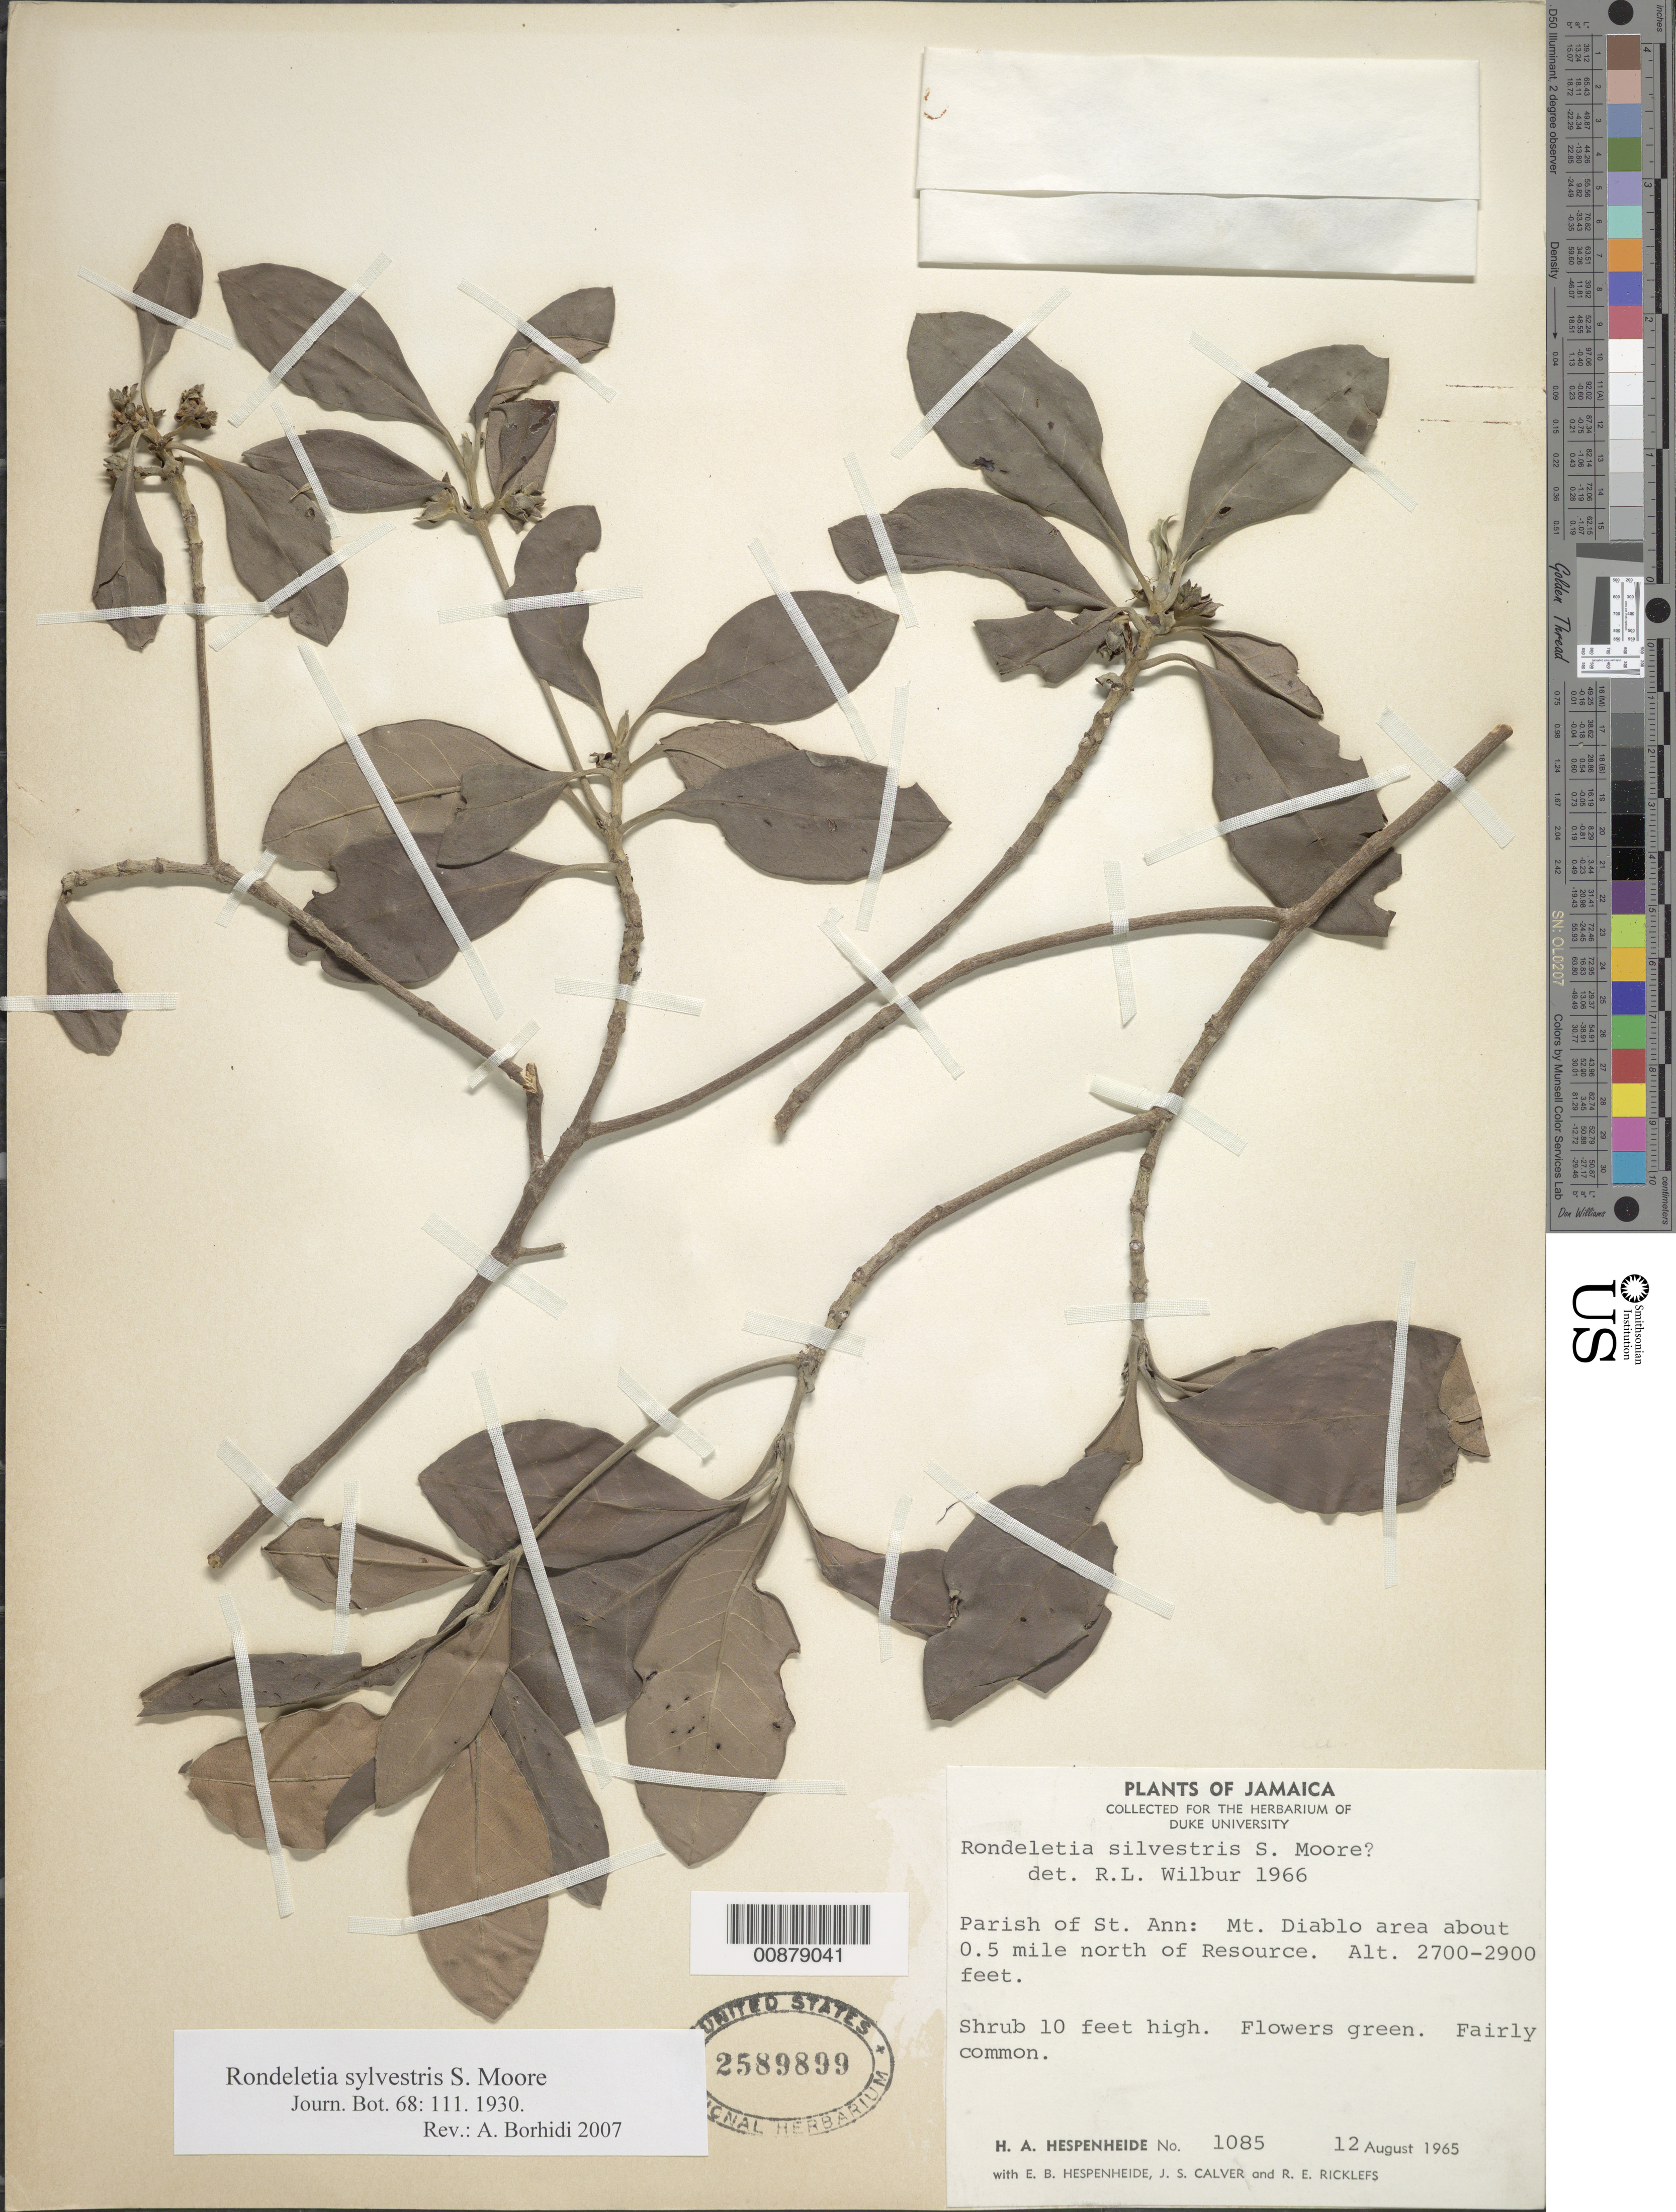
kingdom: Plantae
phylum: Tracheophyta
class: Magnoliopsida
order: Gentianales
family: Rubiaceae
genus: Rondeletia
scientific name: Rondeletia sylvestris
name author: S. Moore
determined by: Borhidi, Attila L.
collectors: H. A. Hespenheide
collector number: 1085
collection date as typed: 12 Aug 1965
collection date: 1965-08-12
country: Jamaica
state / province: Saint Ann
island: Jamaica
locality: Mt. Diablo area about 0.5 mi. N of Resource.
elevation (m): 823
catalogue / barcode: US 2589899